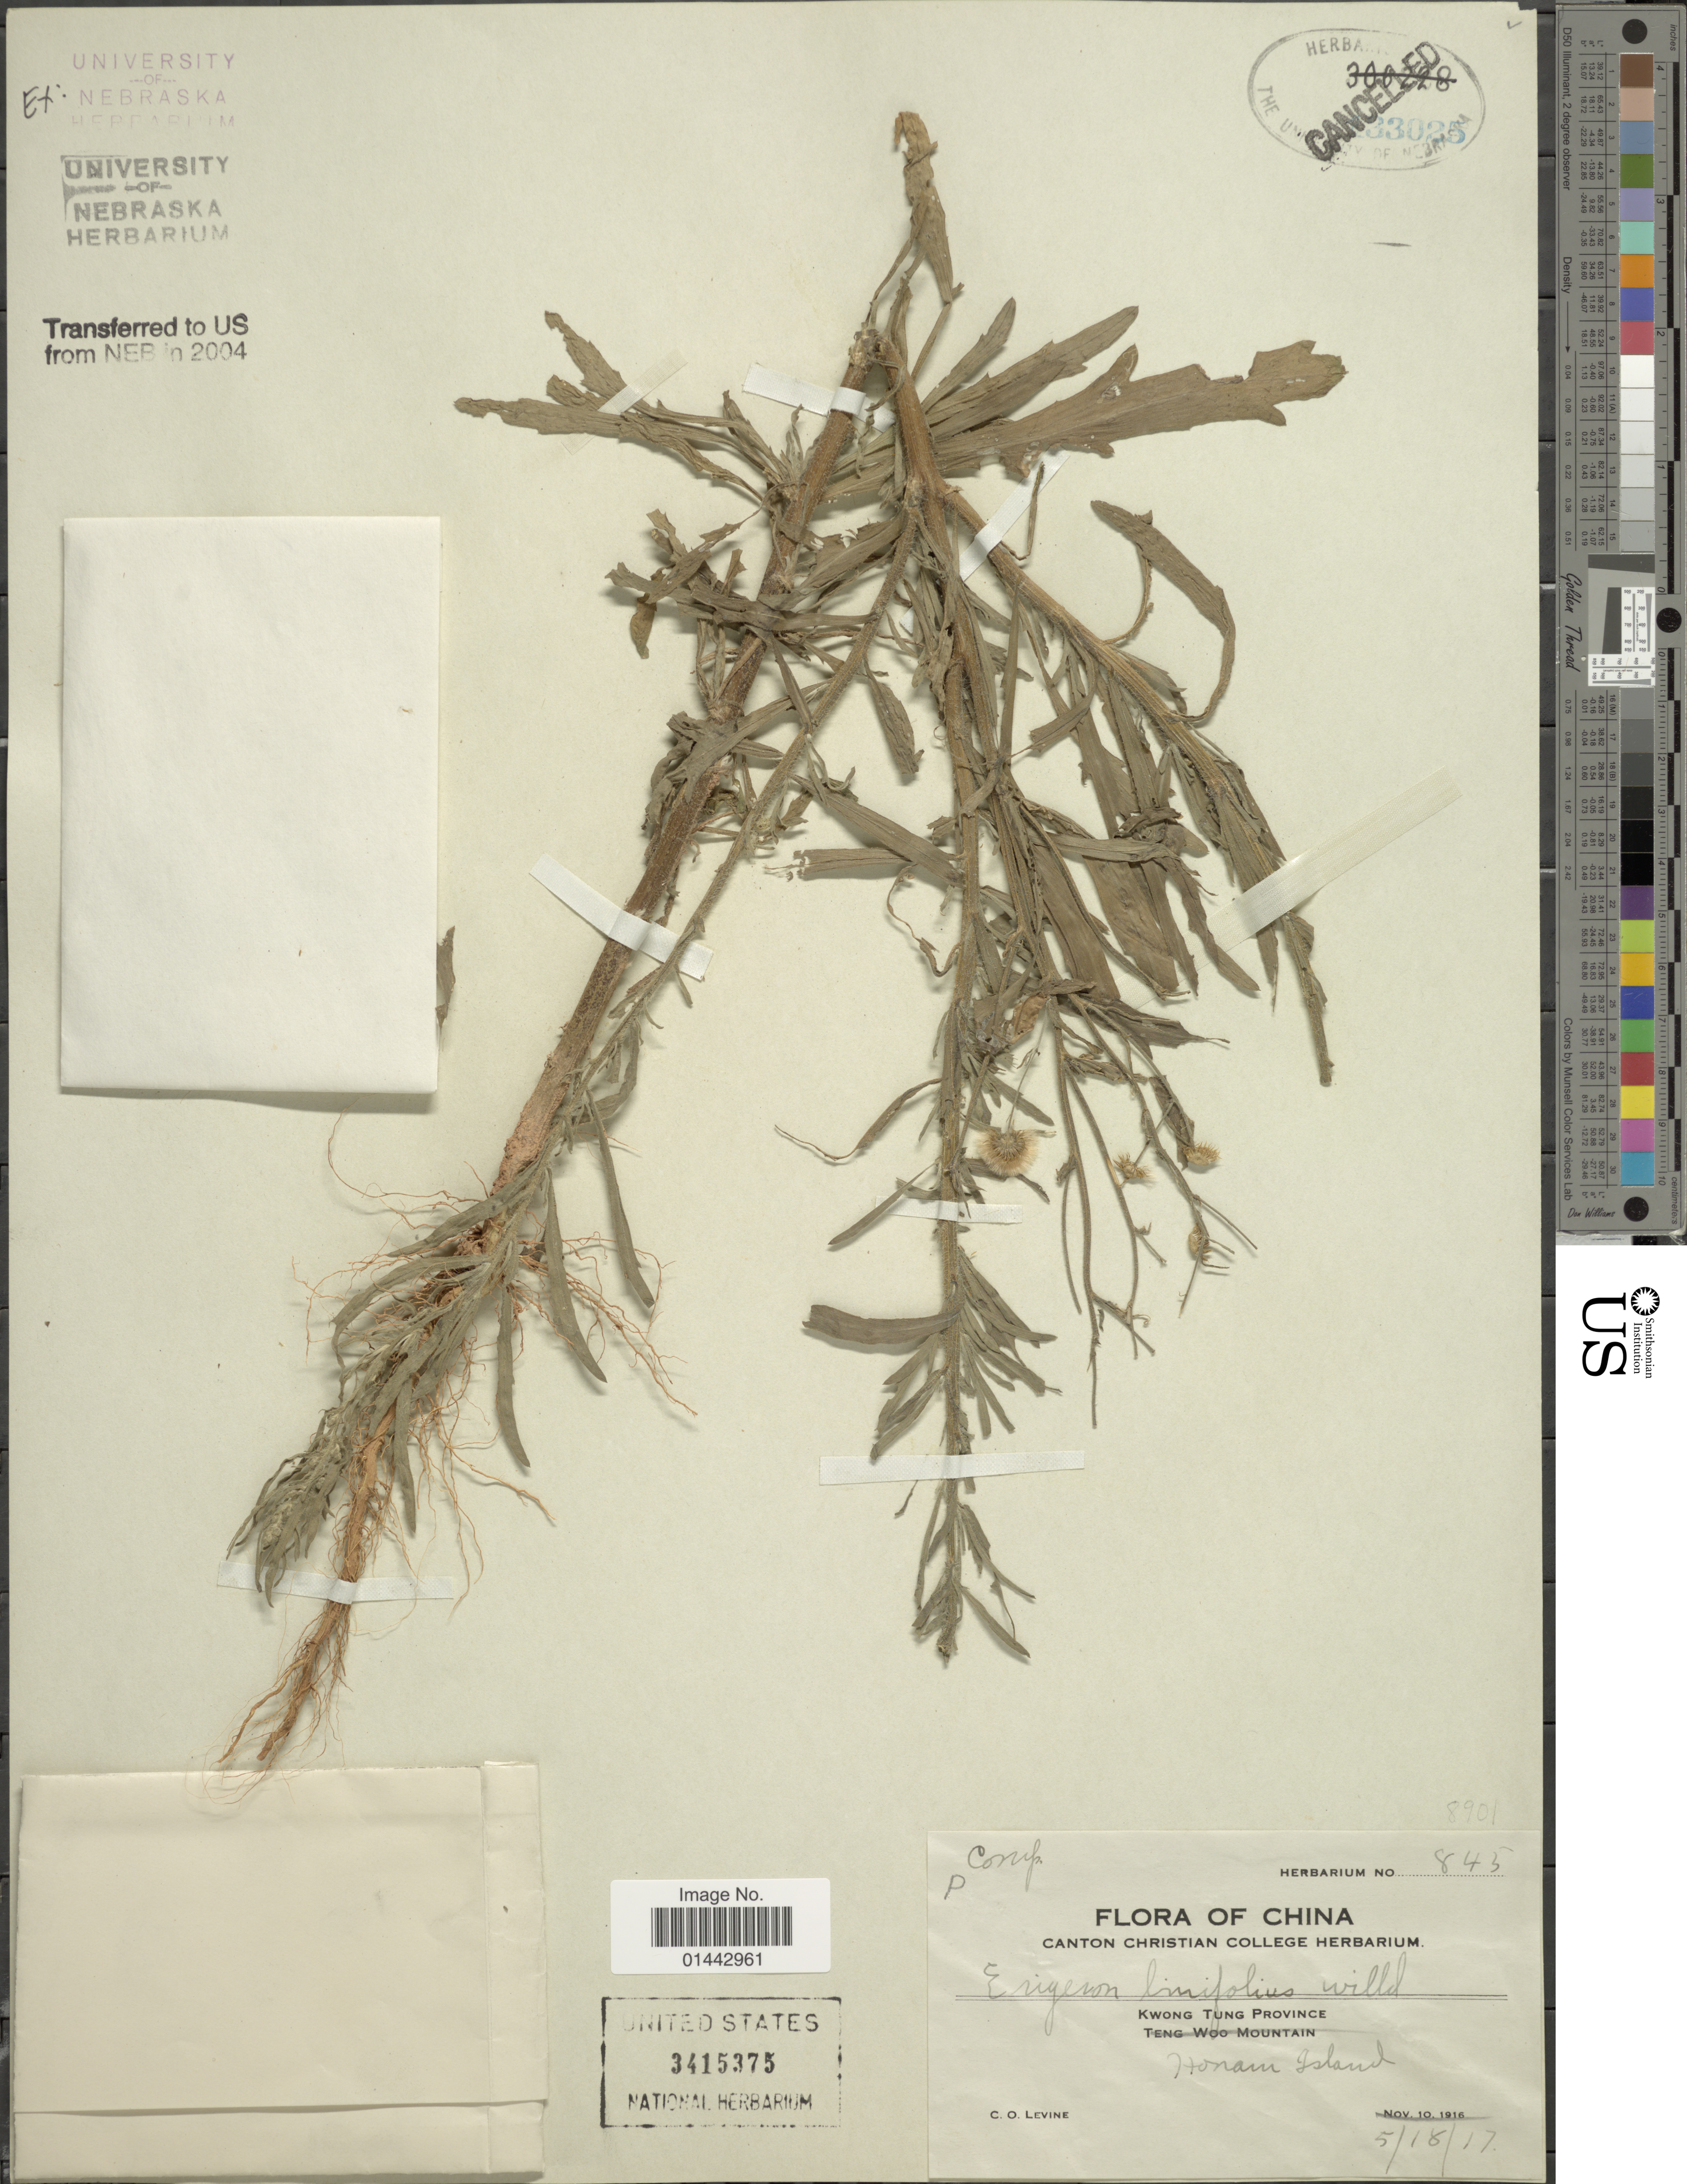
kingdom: Plantae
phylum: Tracheophyta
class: Magnoliopsida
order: Asterales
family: Asteraceae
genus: Erigeron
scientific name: Erigeron bonariensis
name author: L.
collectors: C. O. Levine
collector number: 845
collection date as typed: Transcribed d/m/y: 18/5/17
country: China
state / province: Guangdong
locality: Kwong Tung Province, Honam Island.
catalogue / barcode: US 3415375